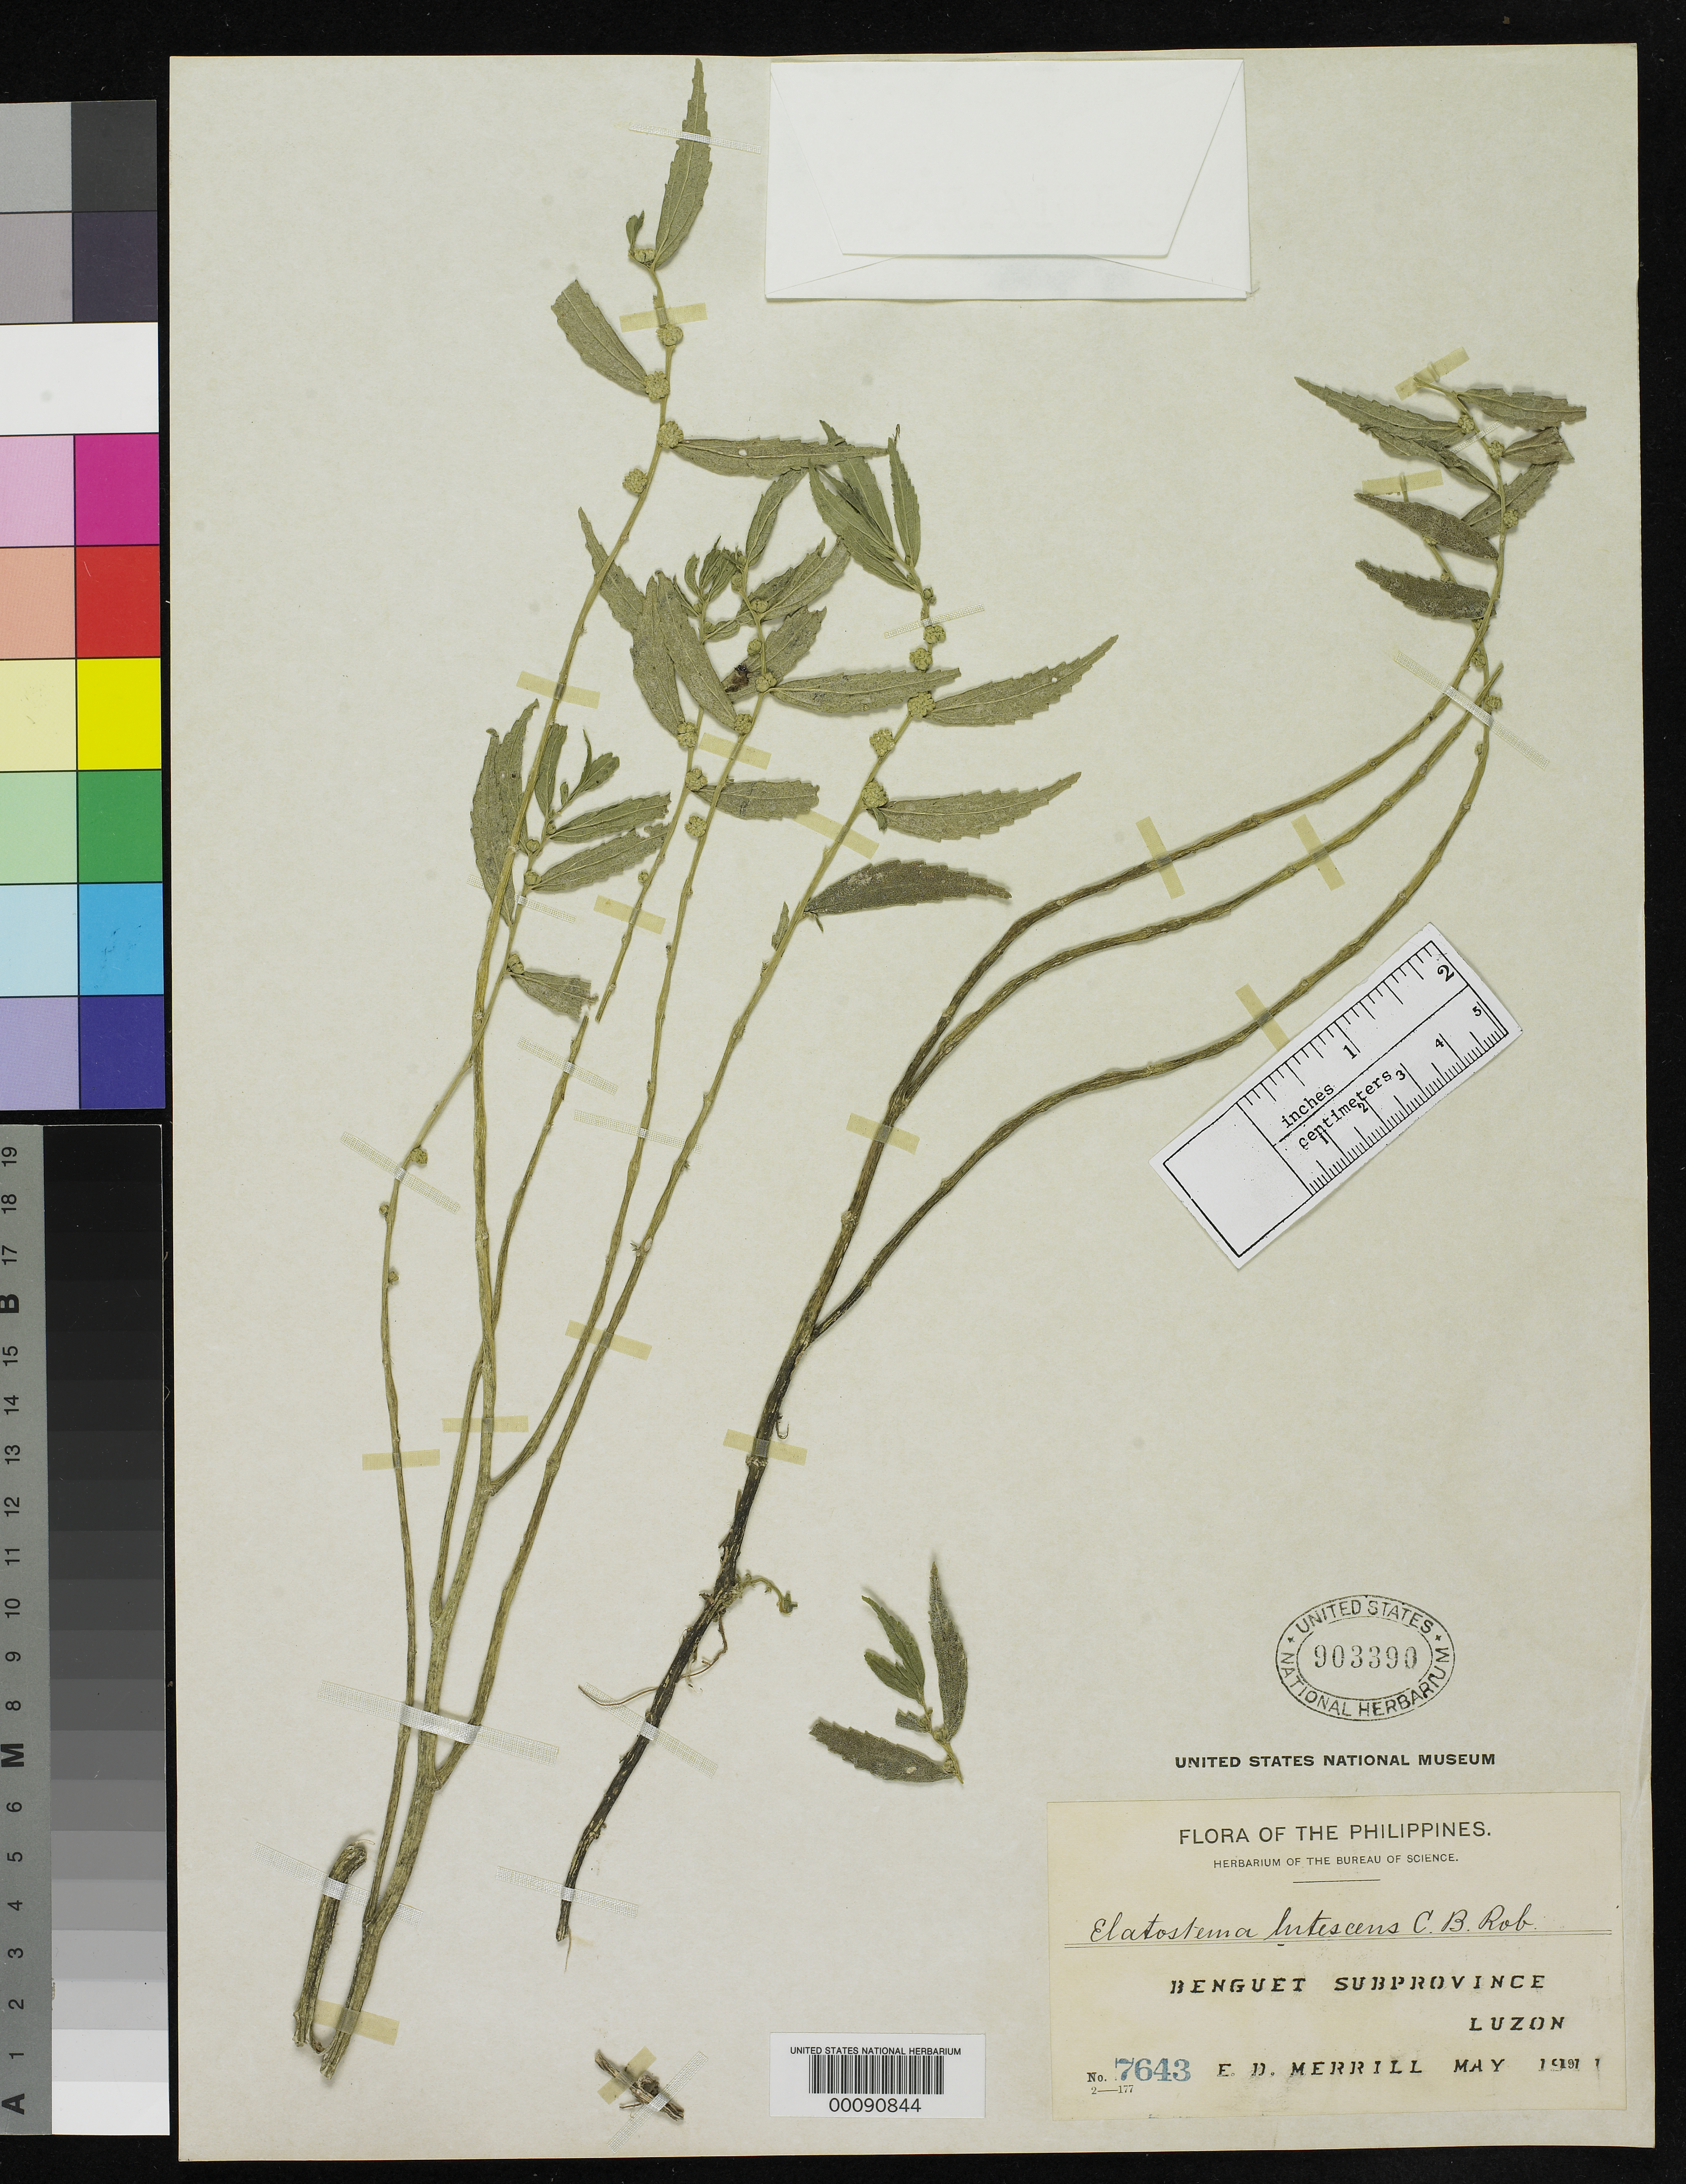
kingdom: Plantae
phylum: Tracheophyta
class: Magnoliopsida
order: Rosales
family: Urticaceae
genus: Elatostema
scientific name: Elatostema lutescens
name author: C.B. Rob.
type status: Isotype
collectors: E. D. Merrill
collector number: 7643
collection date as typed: May 1911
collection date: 1911-05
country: Philippines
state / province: Cordillera (Administrative Region)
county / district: Benguet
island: Luzon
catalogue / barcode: US 903390